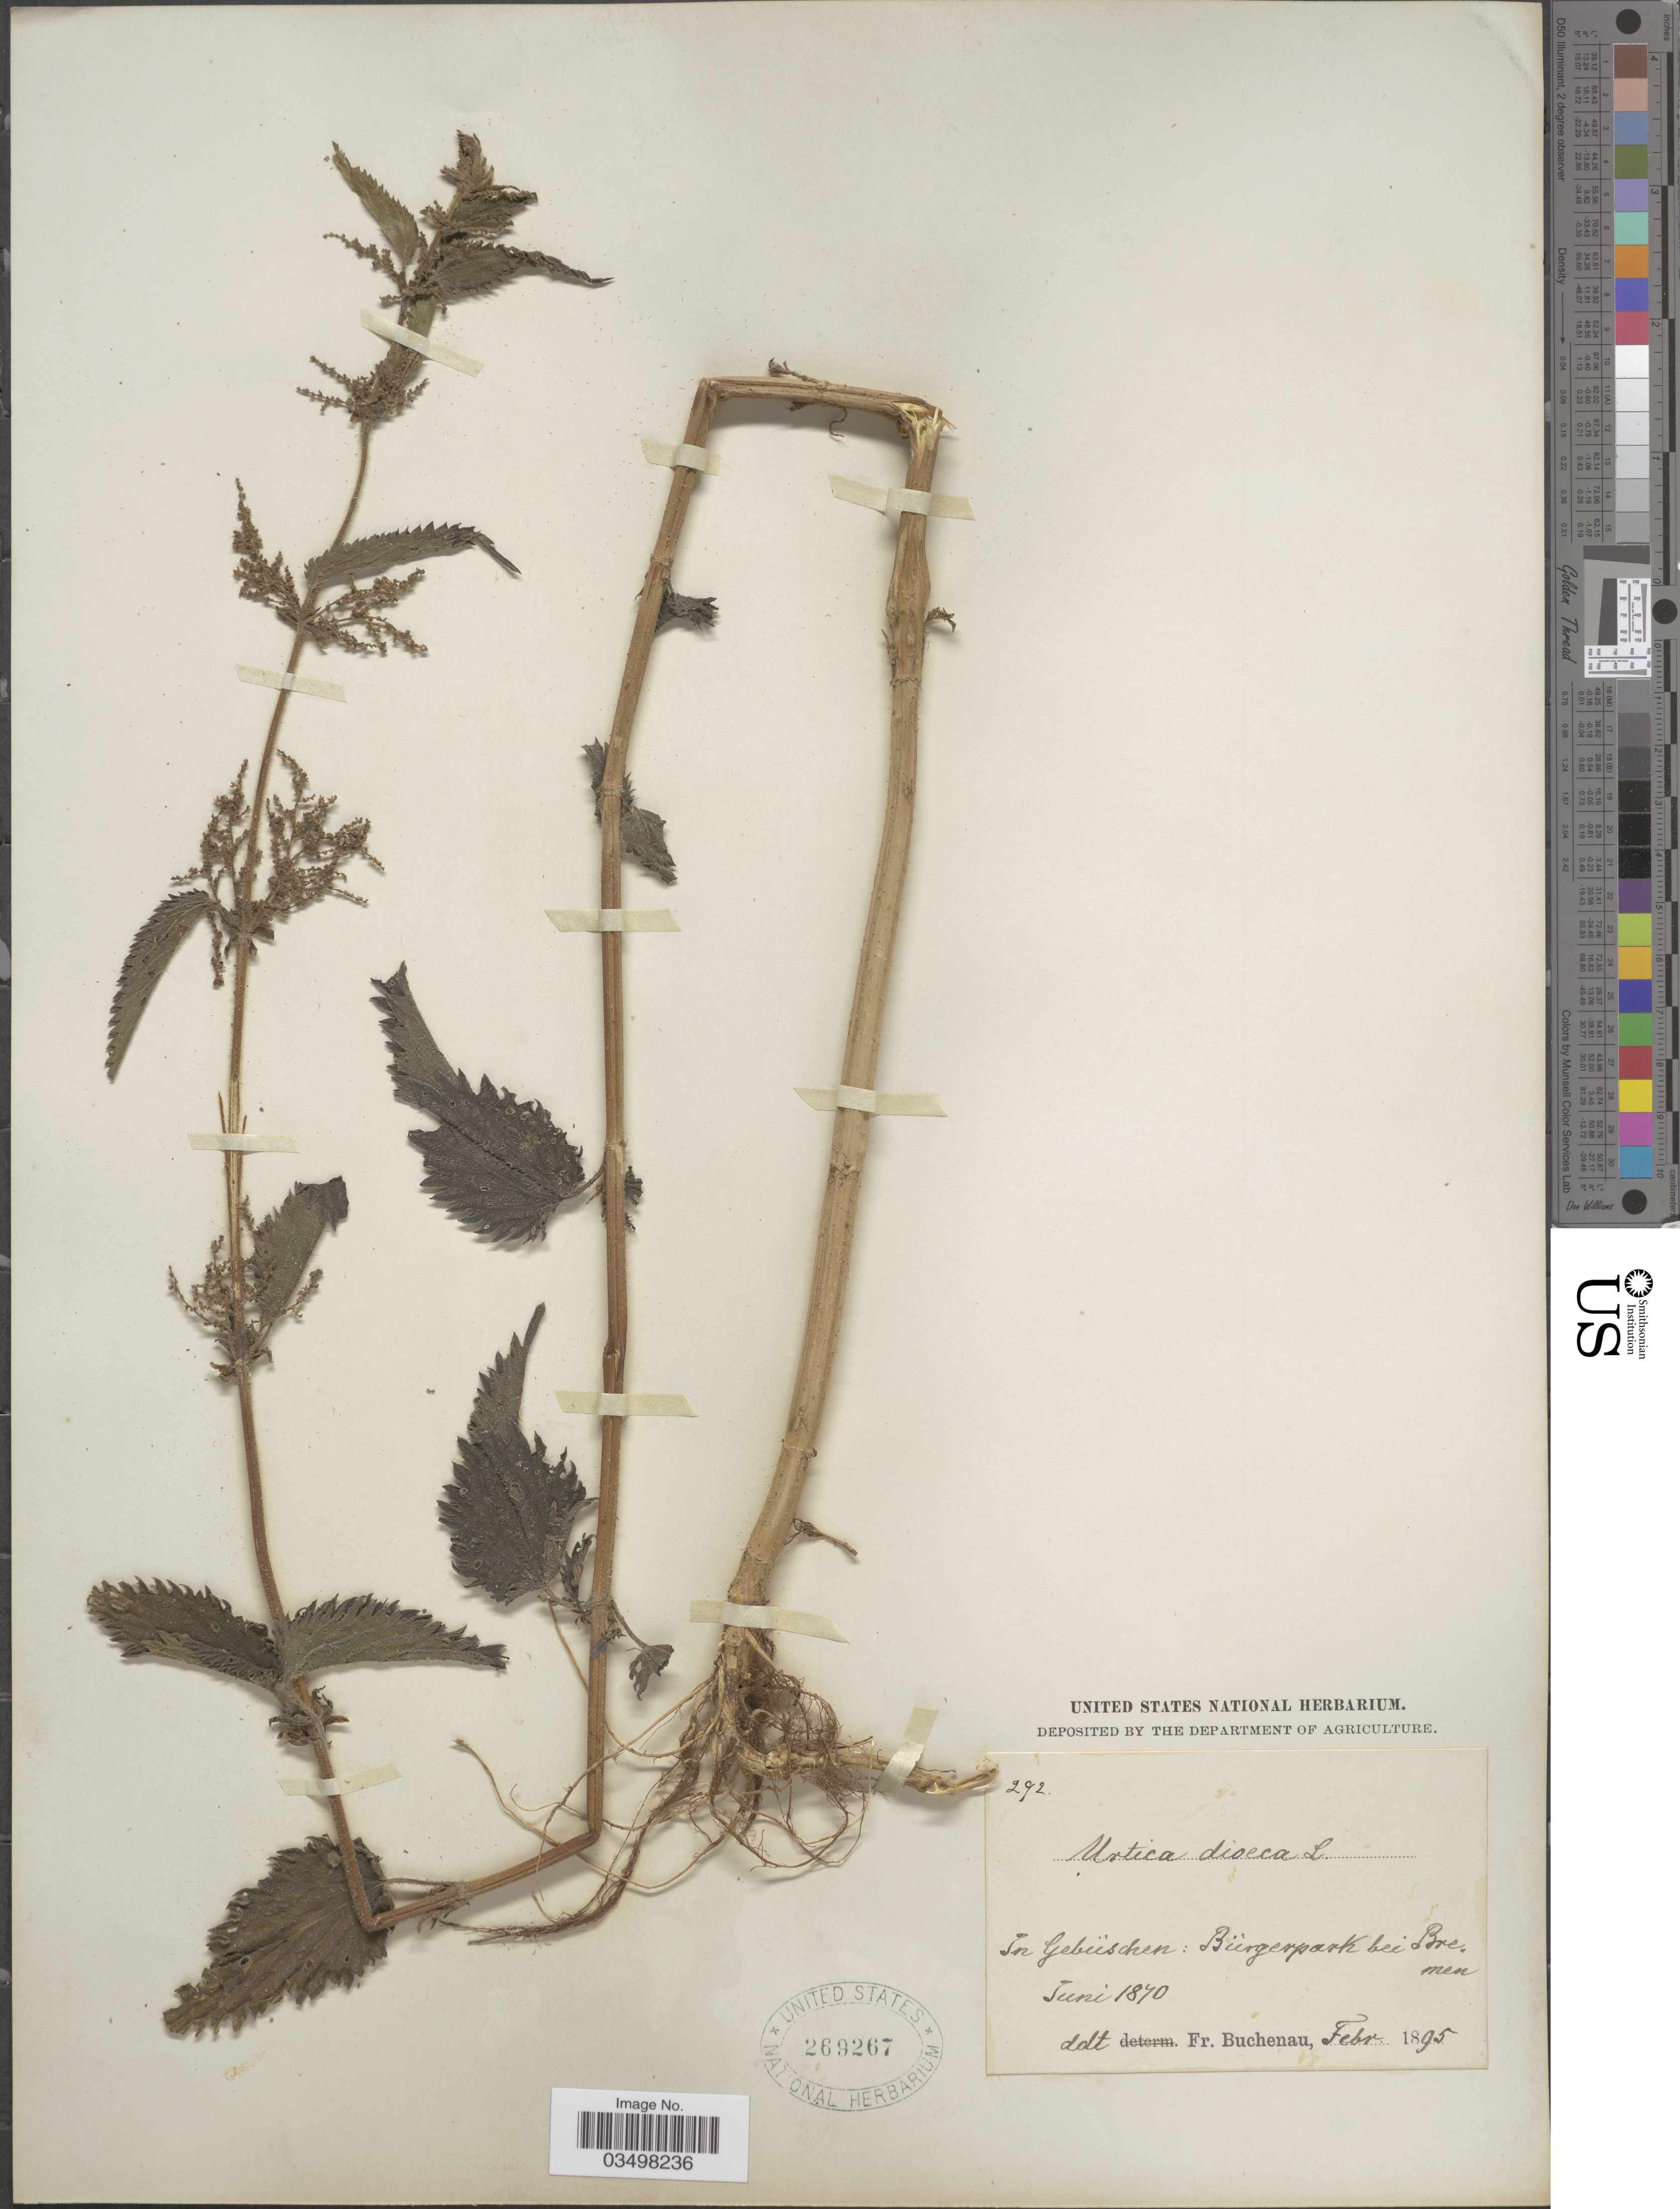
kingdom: Plantae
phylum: Tracheophyta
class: Magnoliopsida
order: Rosales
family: Urticaceae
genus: Urtica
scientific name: Urtica dioica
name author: L.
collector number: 292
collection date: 1870-06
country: Germany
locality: In Gebüschen: Bürgerpark bei Bremen.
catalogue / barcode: US 269267